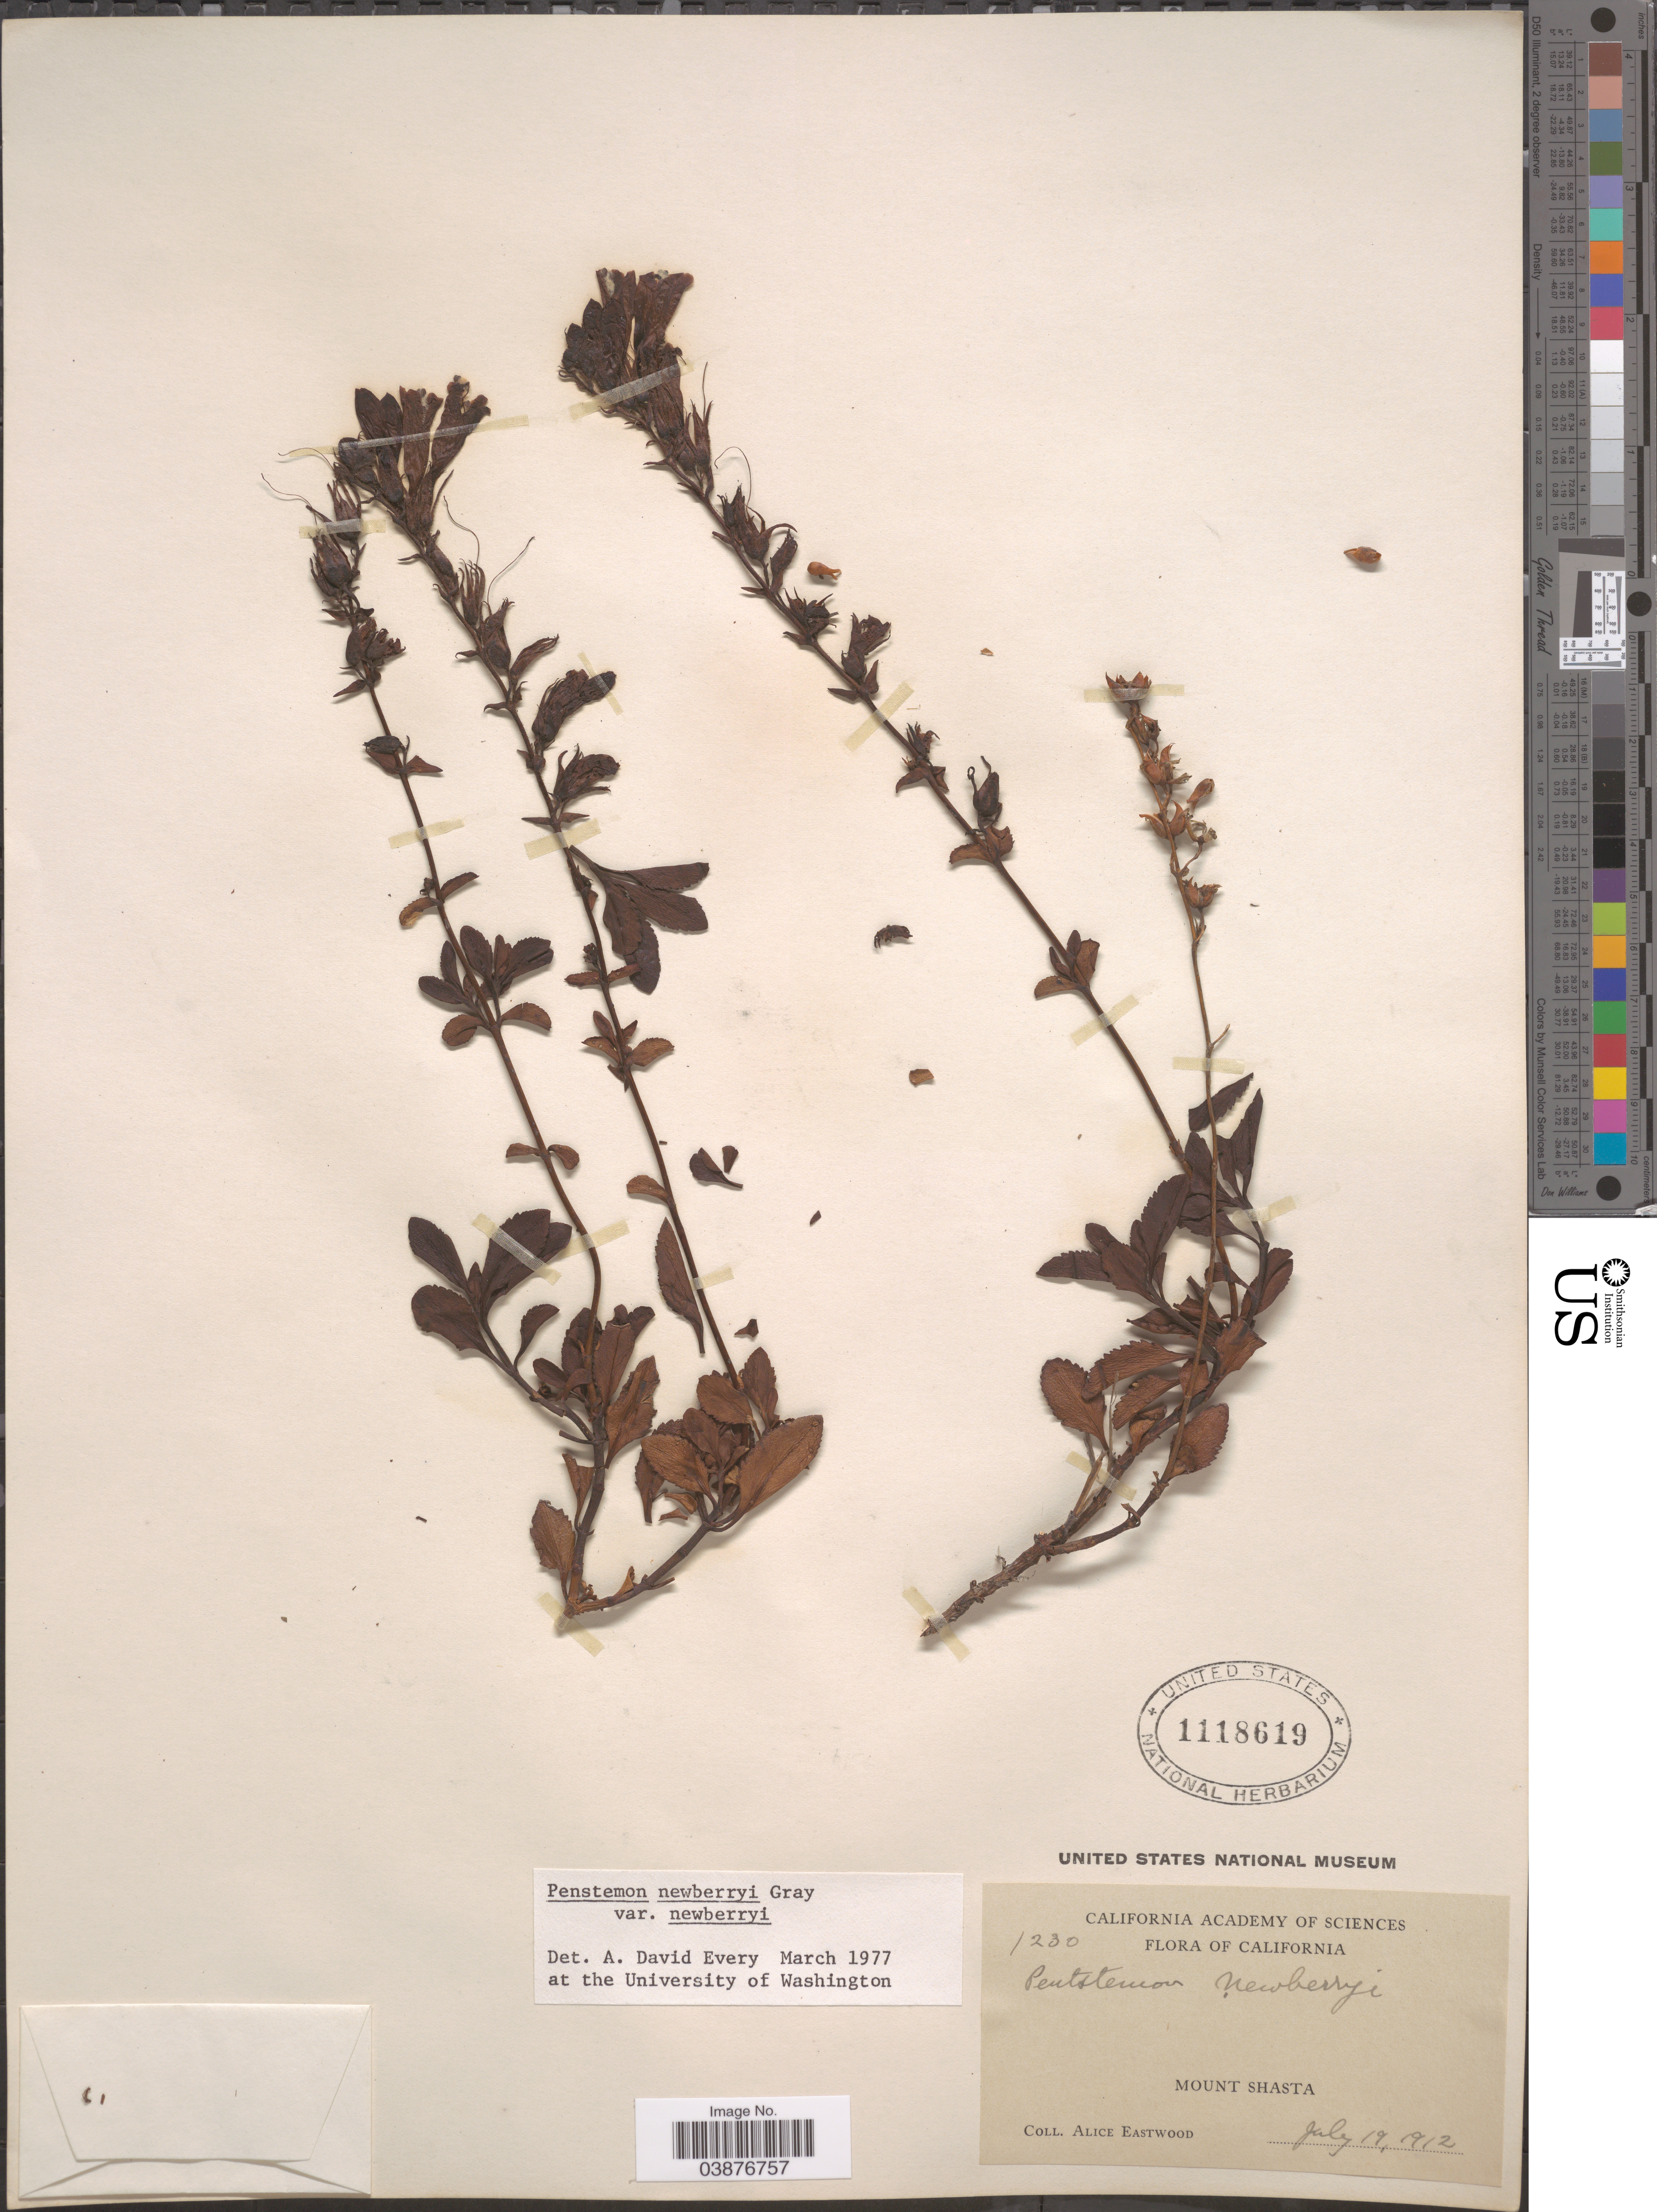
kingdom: Plantae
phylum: Tracheophyta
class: Magnoliopsida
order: Lamiales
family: Plantaginaceae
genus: Penstemon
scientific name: Penstemon newberryi var. newberryi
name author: A. Gray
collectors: A. Eastwood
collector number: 1230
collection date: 1912-07-19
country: United States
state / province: California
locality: Mount Shasta.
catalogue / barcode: US 1118619